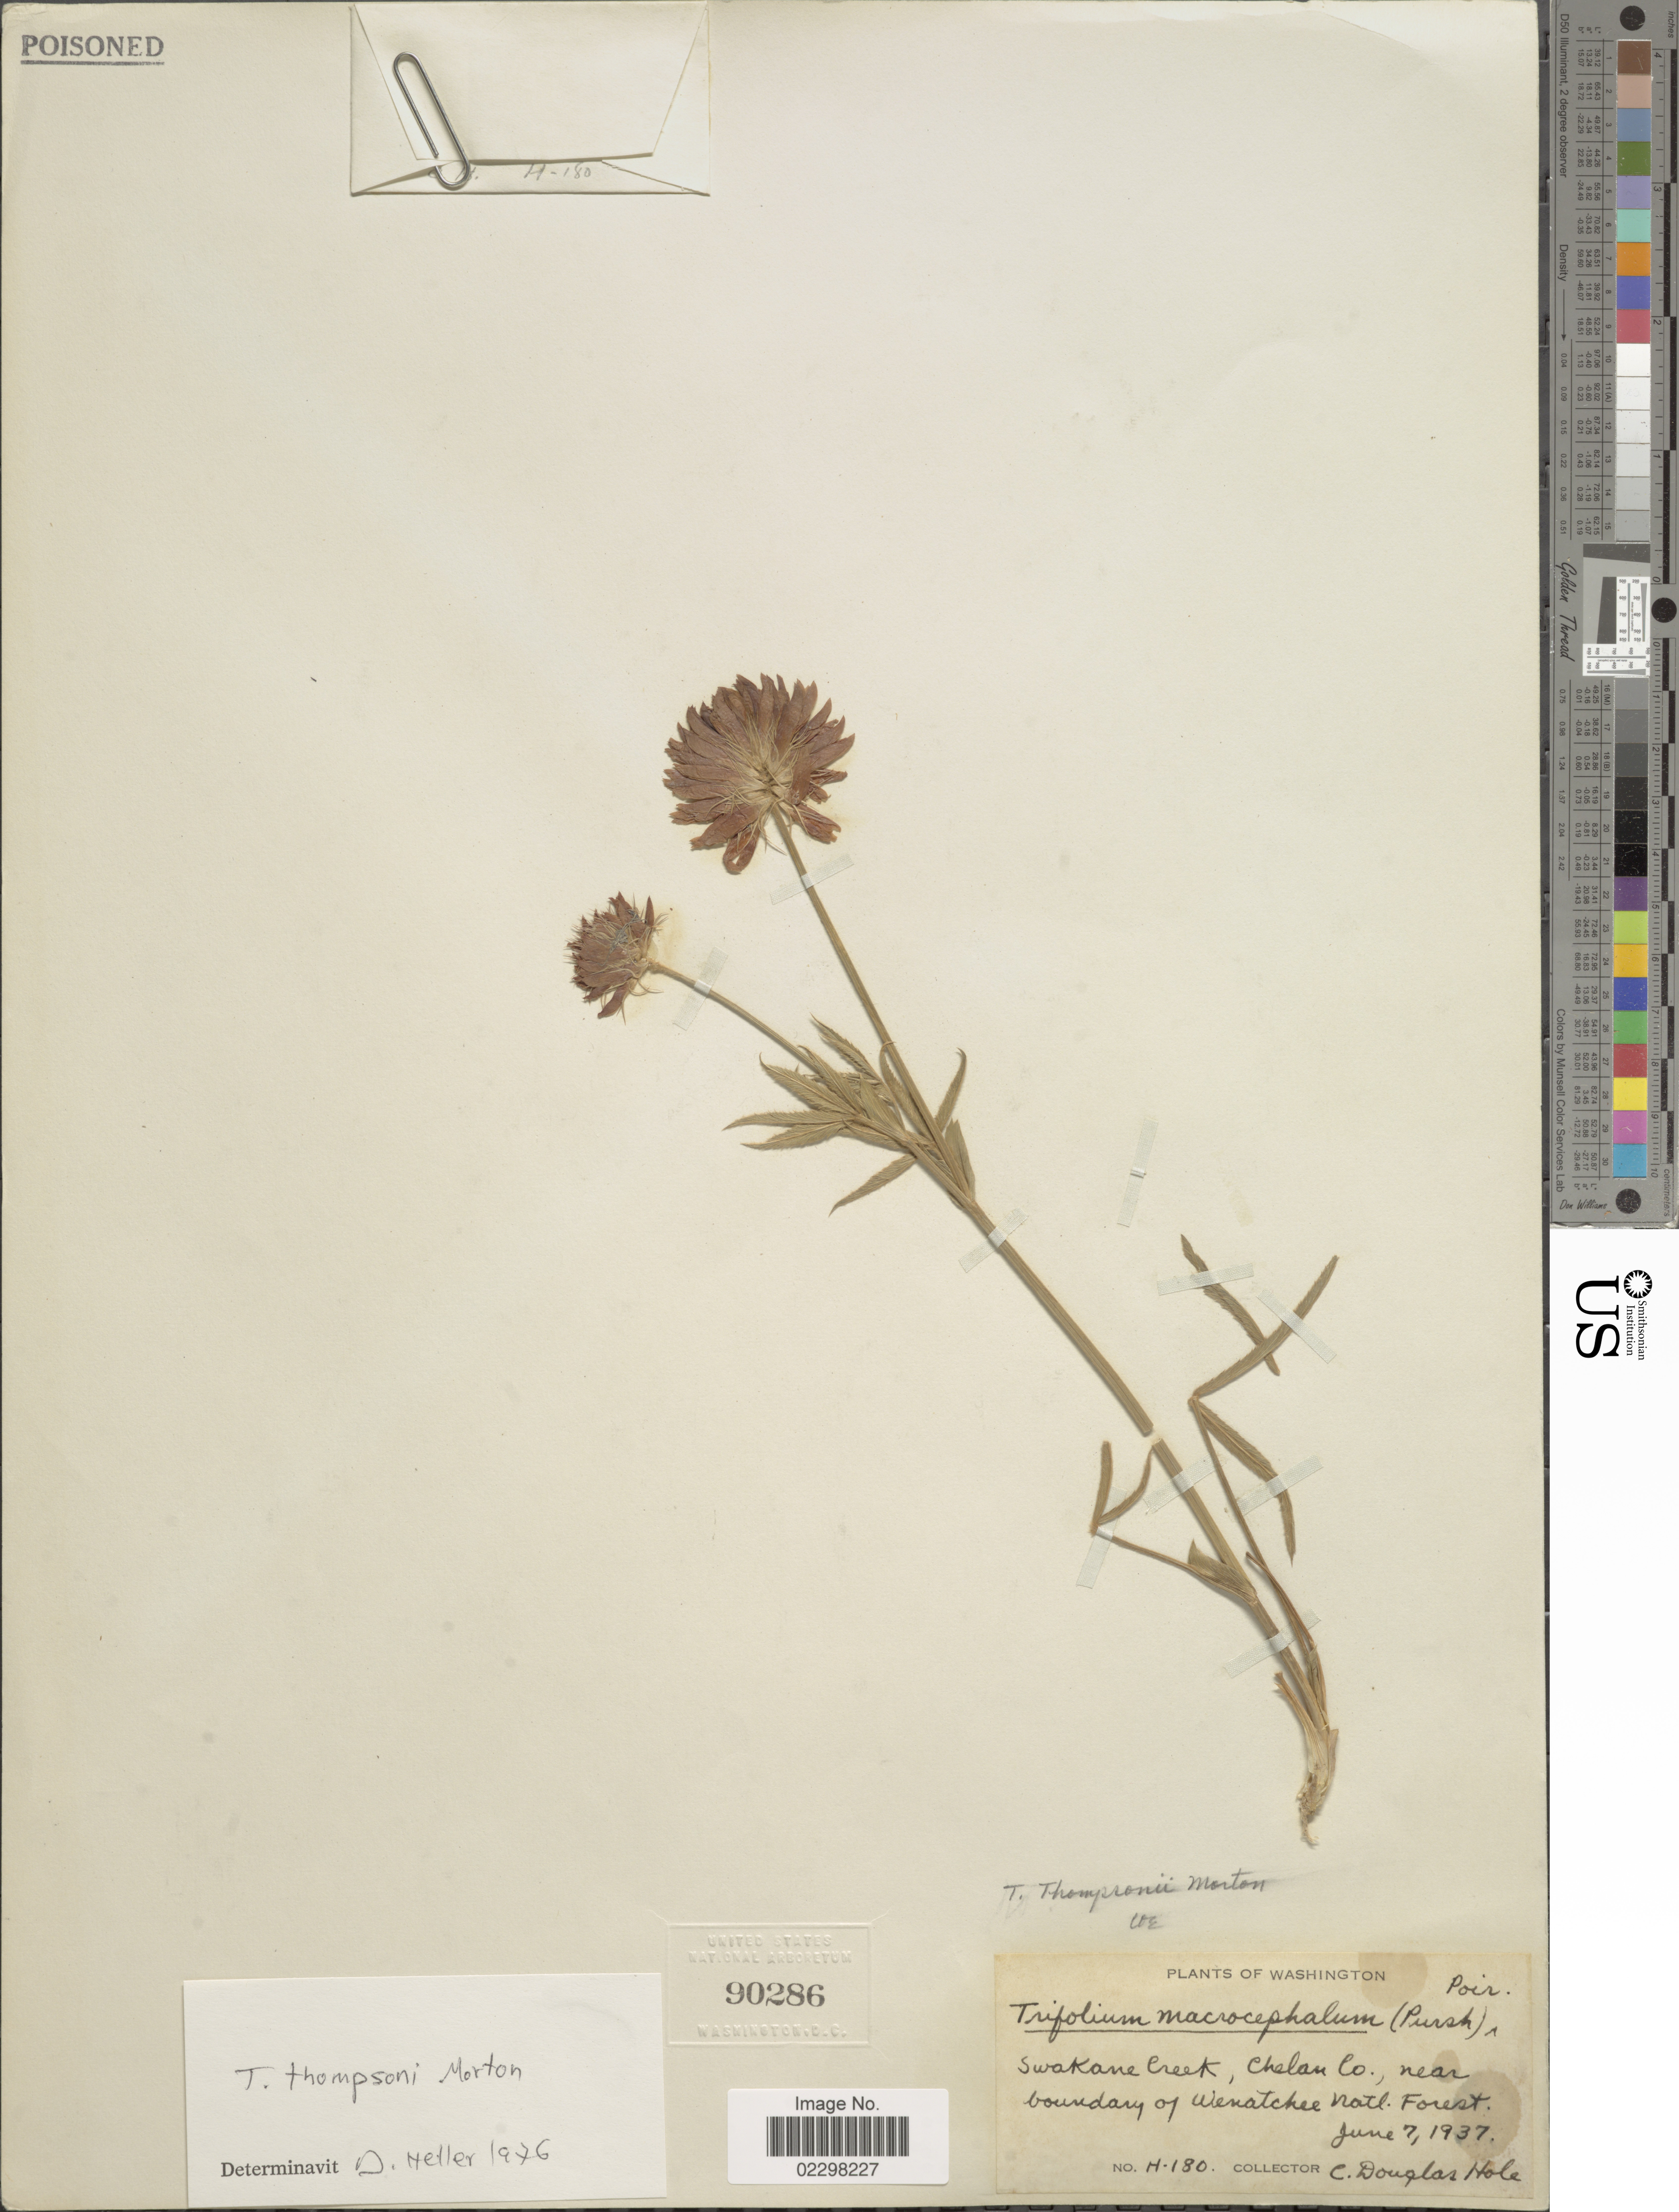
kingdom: Plantae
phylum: Tracheophyta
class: Magnoliopsida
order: Fabales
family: Fabaceae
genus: Trifolium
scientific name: Trifolium thompsoni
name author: C.V. Morton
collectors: C. Hole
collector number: H.180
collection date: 1937-06-07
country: United States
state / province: Washington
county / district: Chelan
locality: Swakane Creek, Chelan Co., near boundary of Wenatchee Natl. Forest.